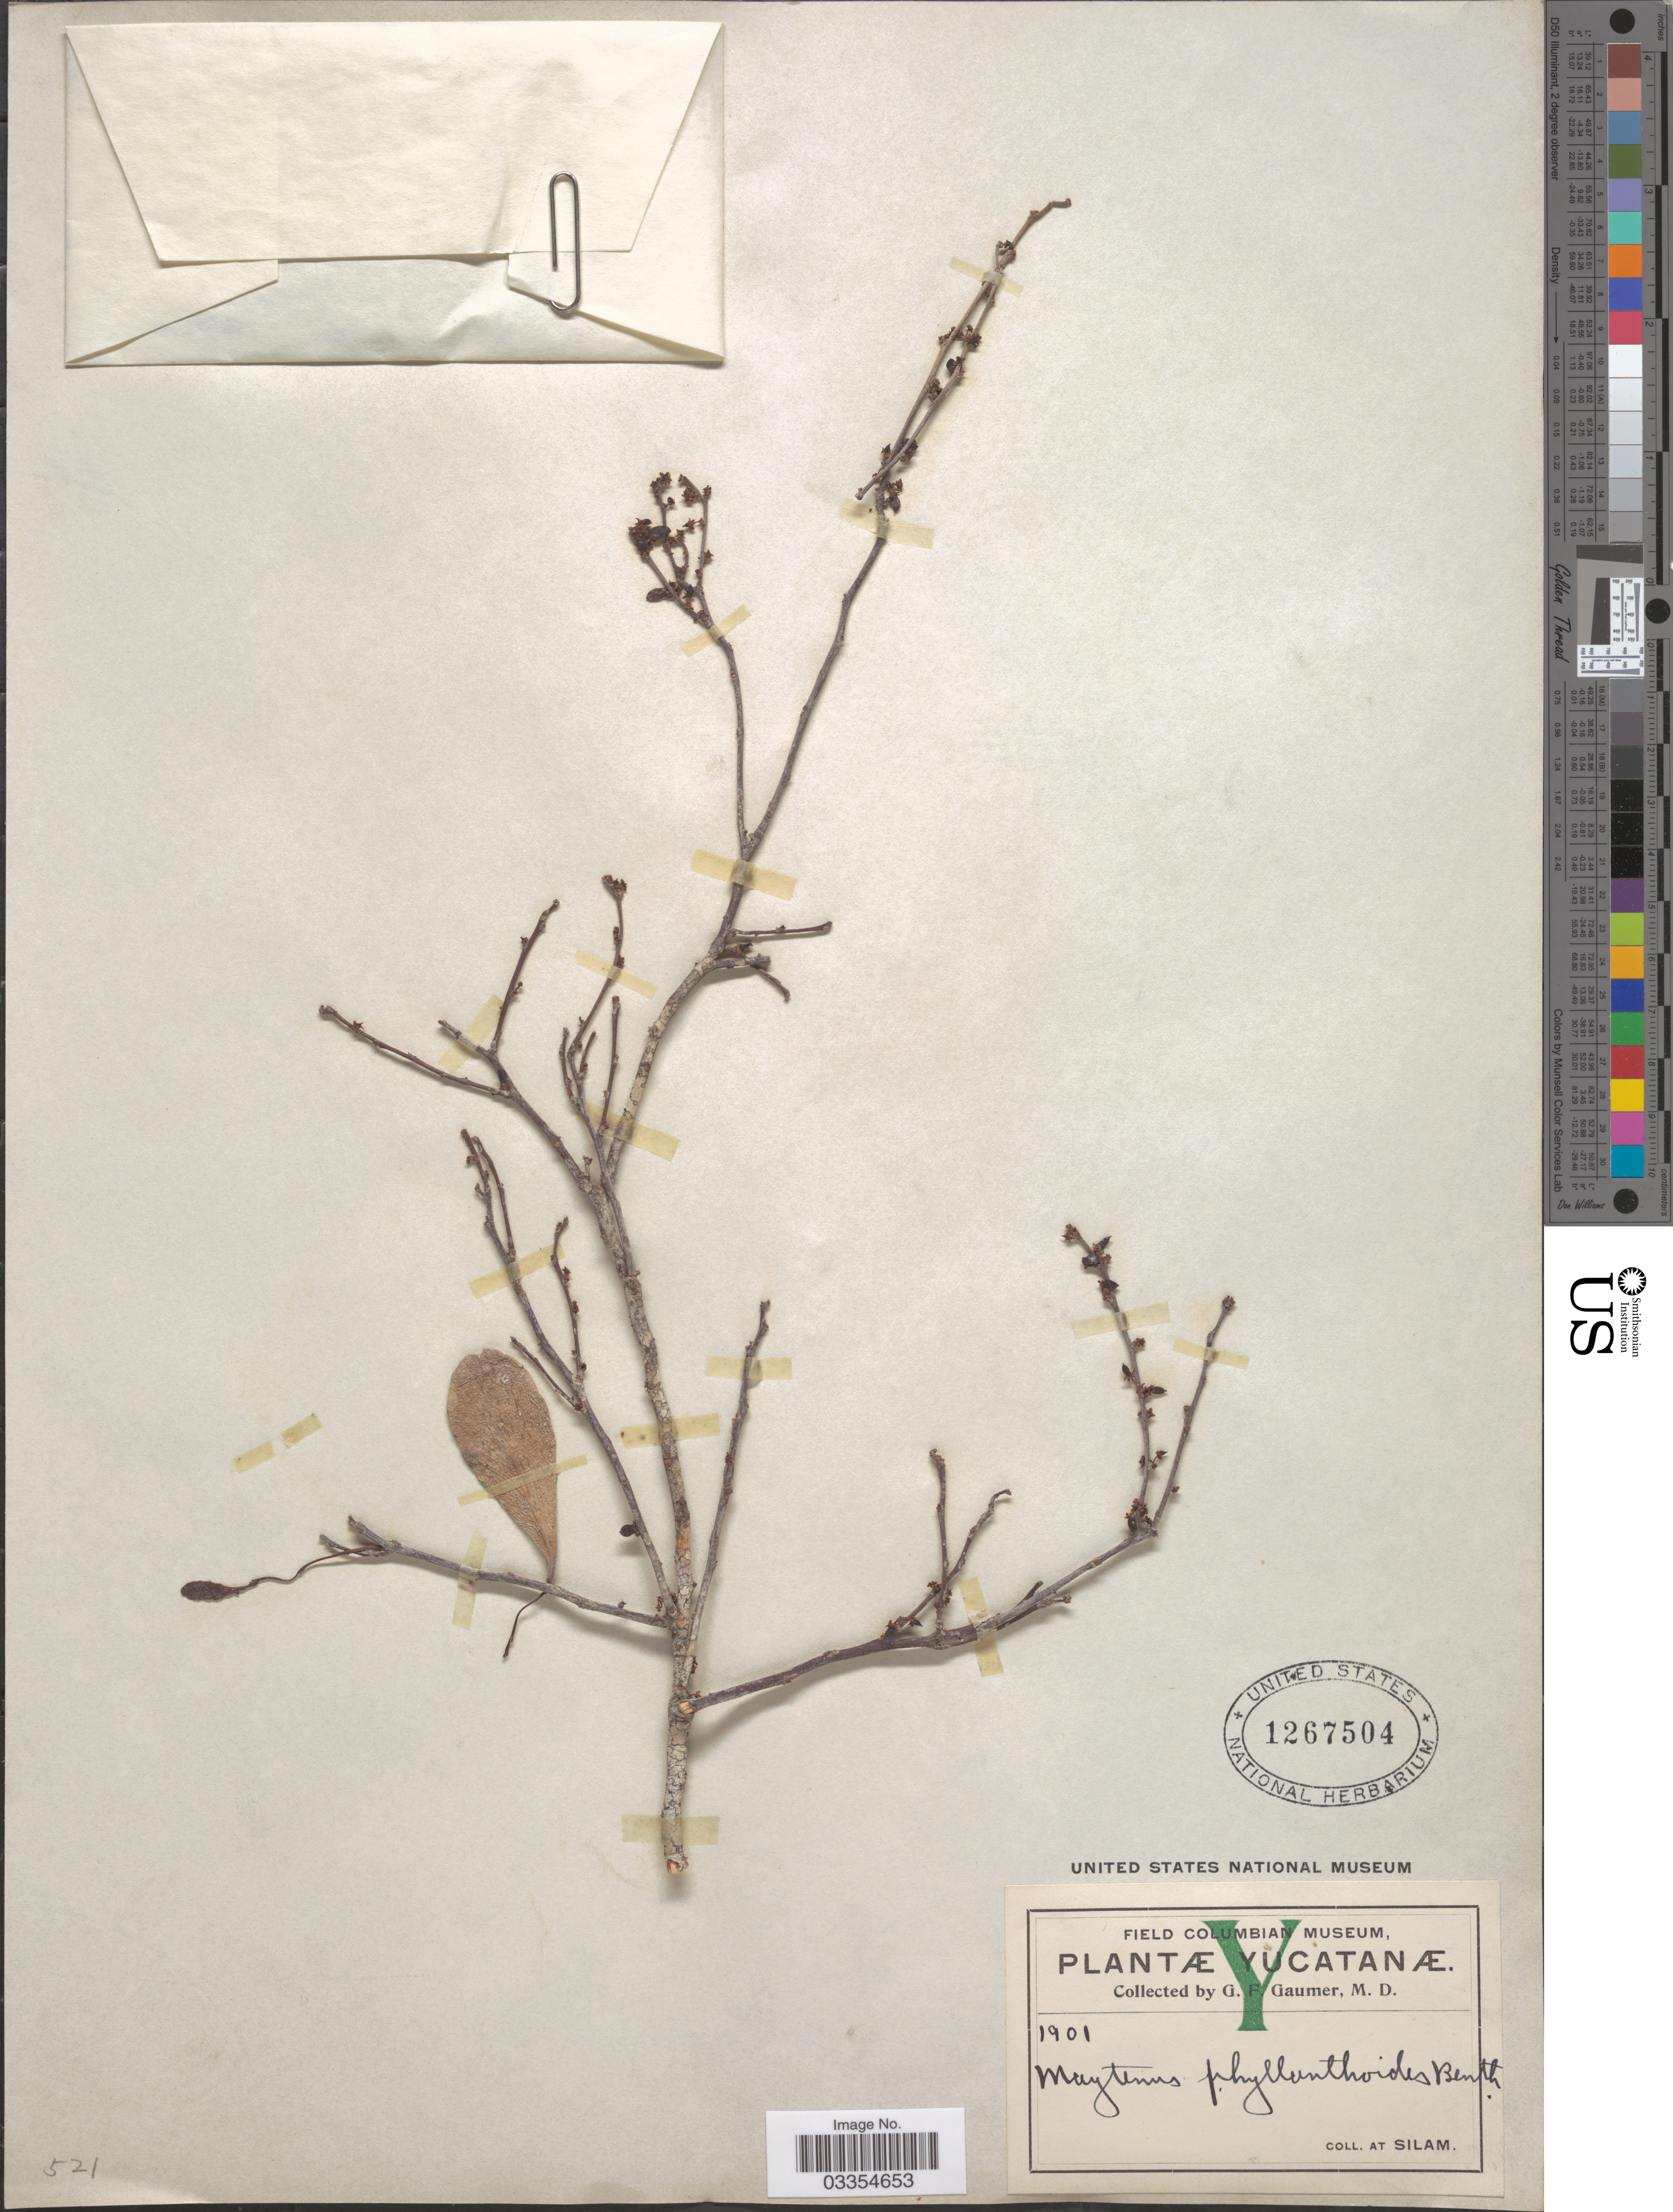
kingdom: Plantae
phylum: Tracheophyta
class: Magnoliopsida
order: Celastrales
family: Celastraceae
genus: Tricerma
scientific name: Tricerma phyllanthoides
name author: (Benth.) Lundell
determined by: Strong, Mark T., (BOT), Smithsonian Institution - National Museum of Natural History (UNITED STATES)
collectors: G. F. Gaumer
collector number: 1901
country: Mexico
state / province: Yucatán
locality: At Silam.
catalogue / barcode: US 1267504